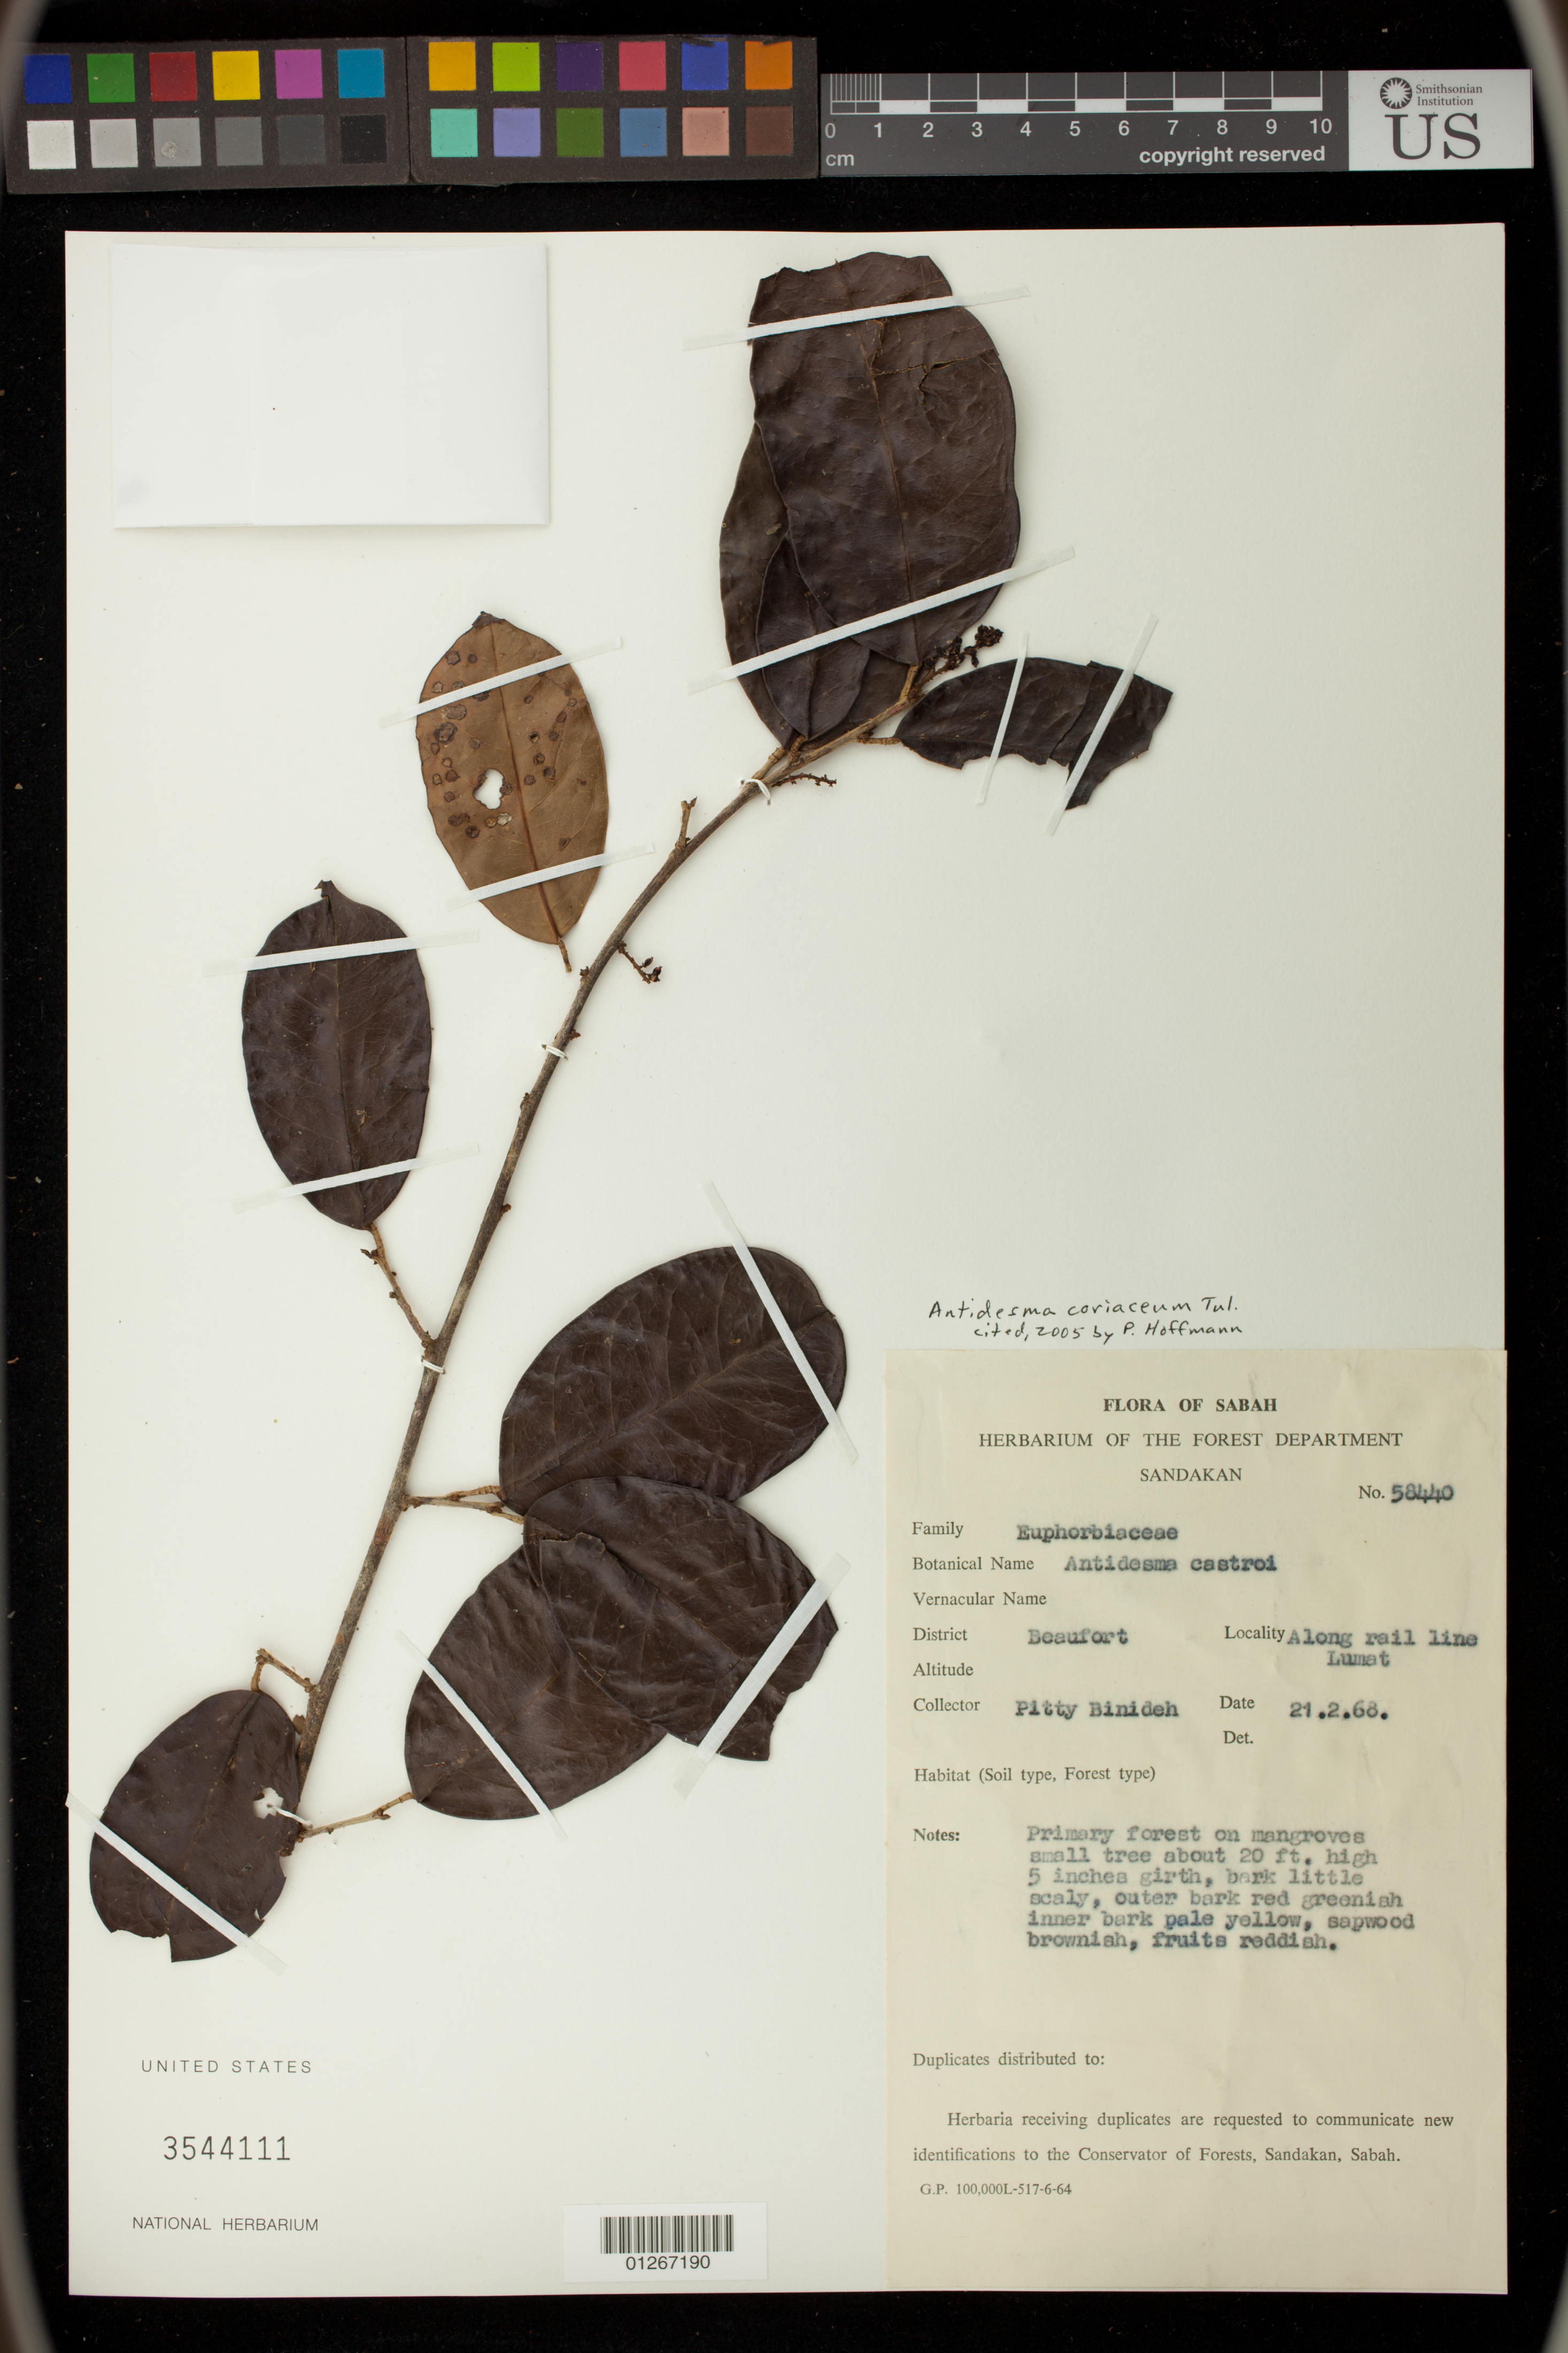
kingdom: Plantae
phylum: Tracheophyta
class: Magnoliopsida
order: Malpighiales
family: Phyllanthaceae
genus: Antidesma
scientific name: Antidesma coriaceum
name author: Tul.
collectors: P. Binideh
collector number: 58440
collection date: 1968-02-21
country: Malaysia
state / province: Sabah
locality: District: Beaufort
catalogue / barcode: US 3544111